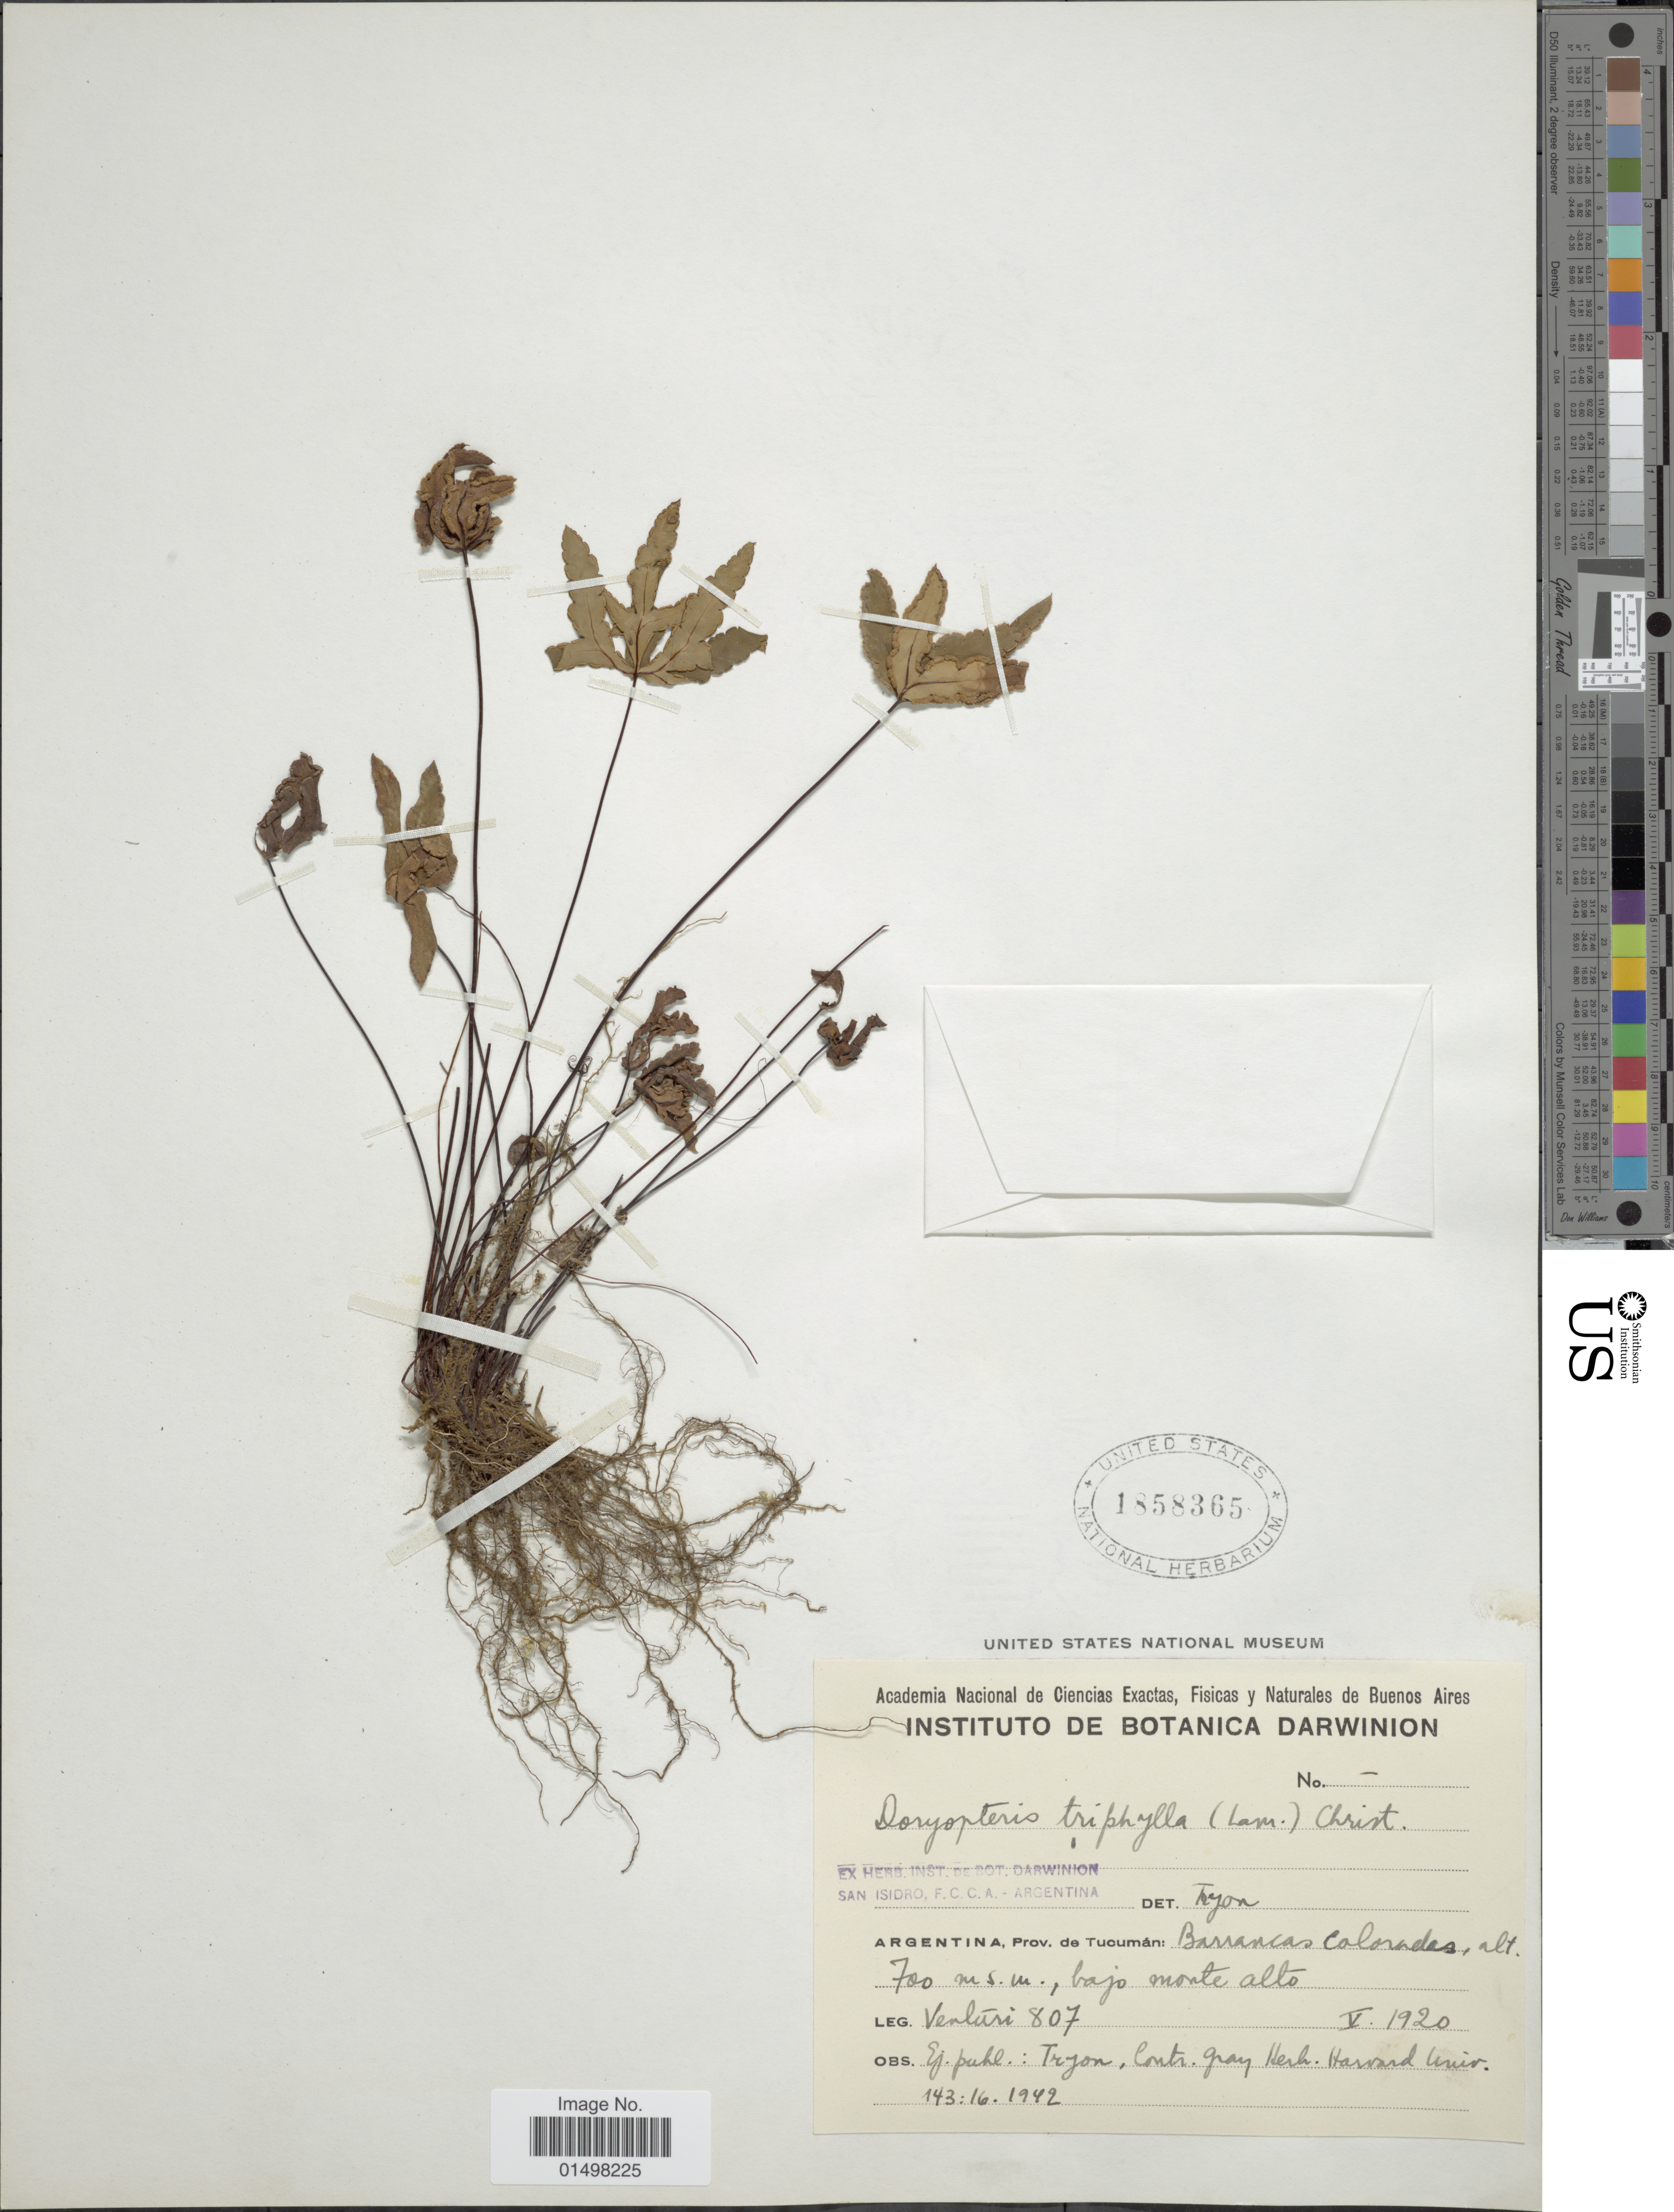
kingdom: Plantae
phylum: Tracheophyta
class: Polypodiopsida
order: Polypodiales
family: Pteridaceae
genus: Doryopteris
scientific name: Doryopteris triphylla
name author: (Lam.) Christ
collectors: Venturi, --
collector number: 807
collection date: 1920-05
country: Argentina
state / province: Tucuman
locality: Prov. de Tucuman: Barrancas Coloradas.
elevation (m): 700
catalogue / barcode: US 1858365